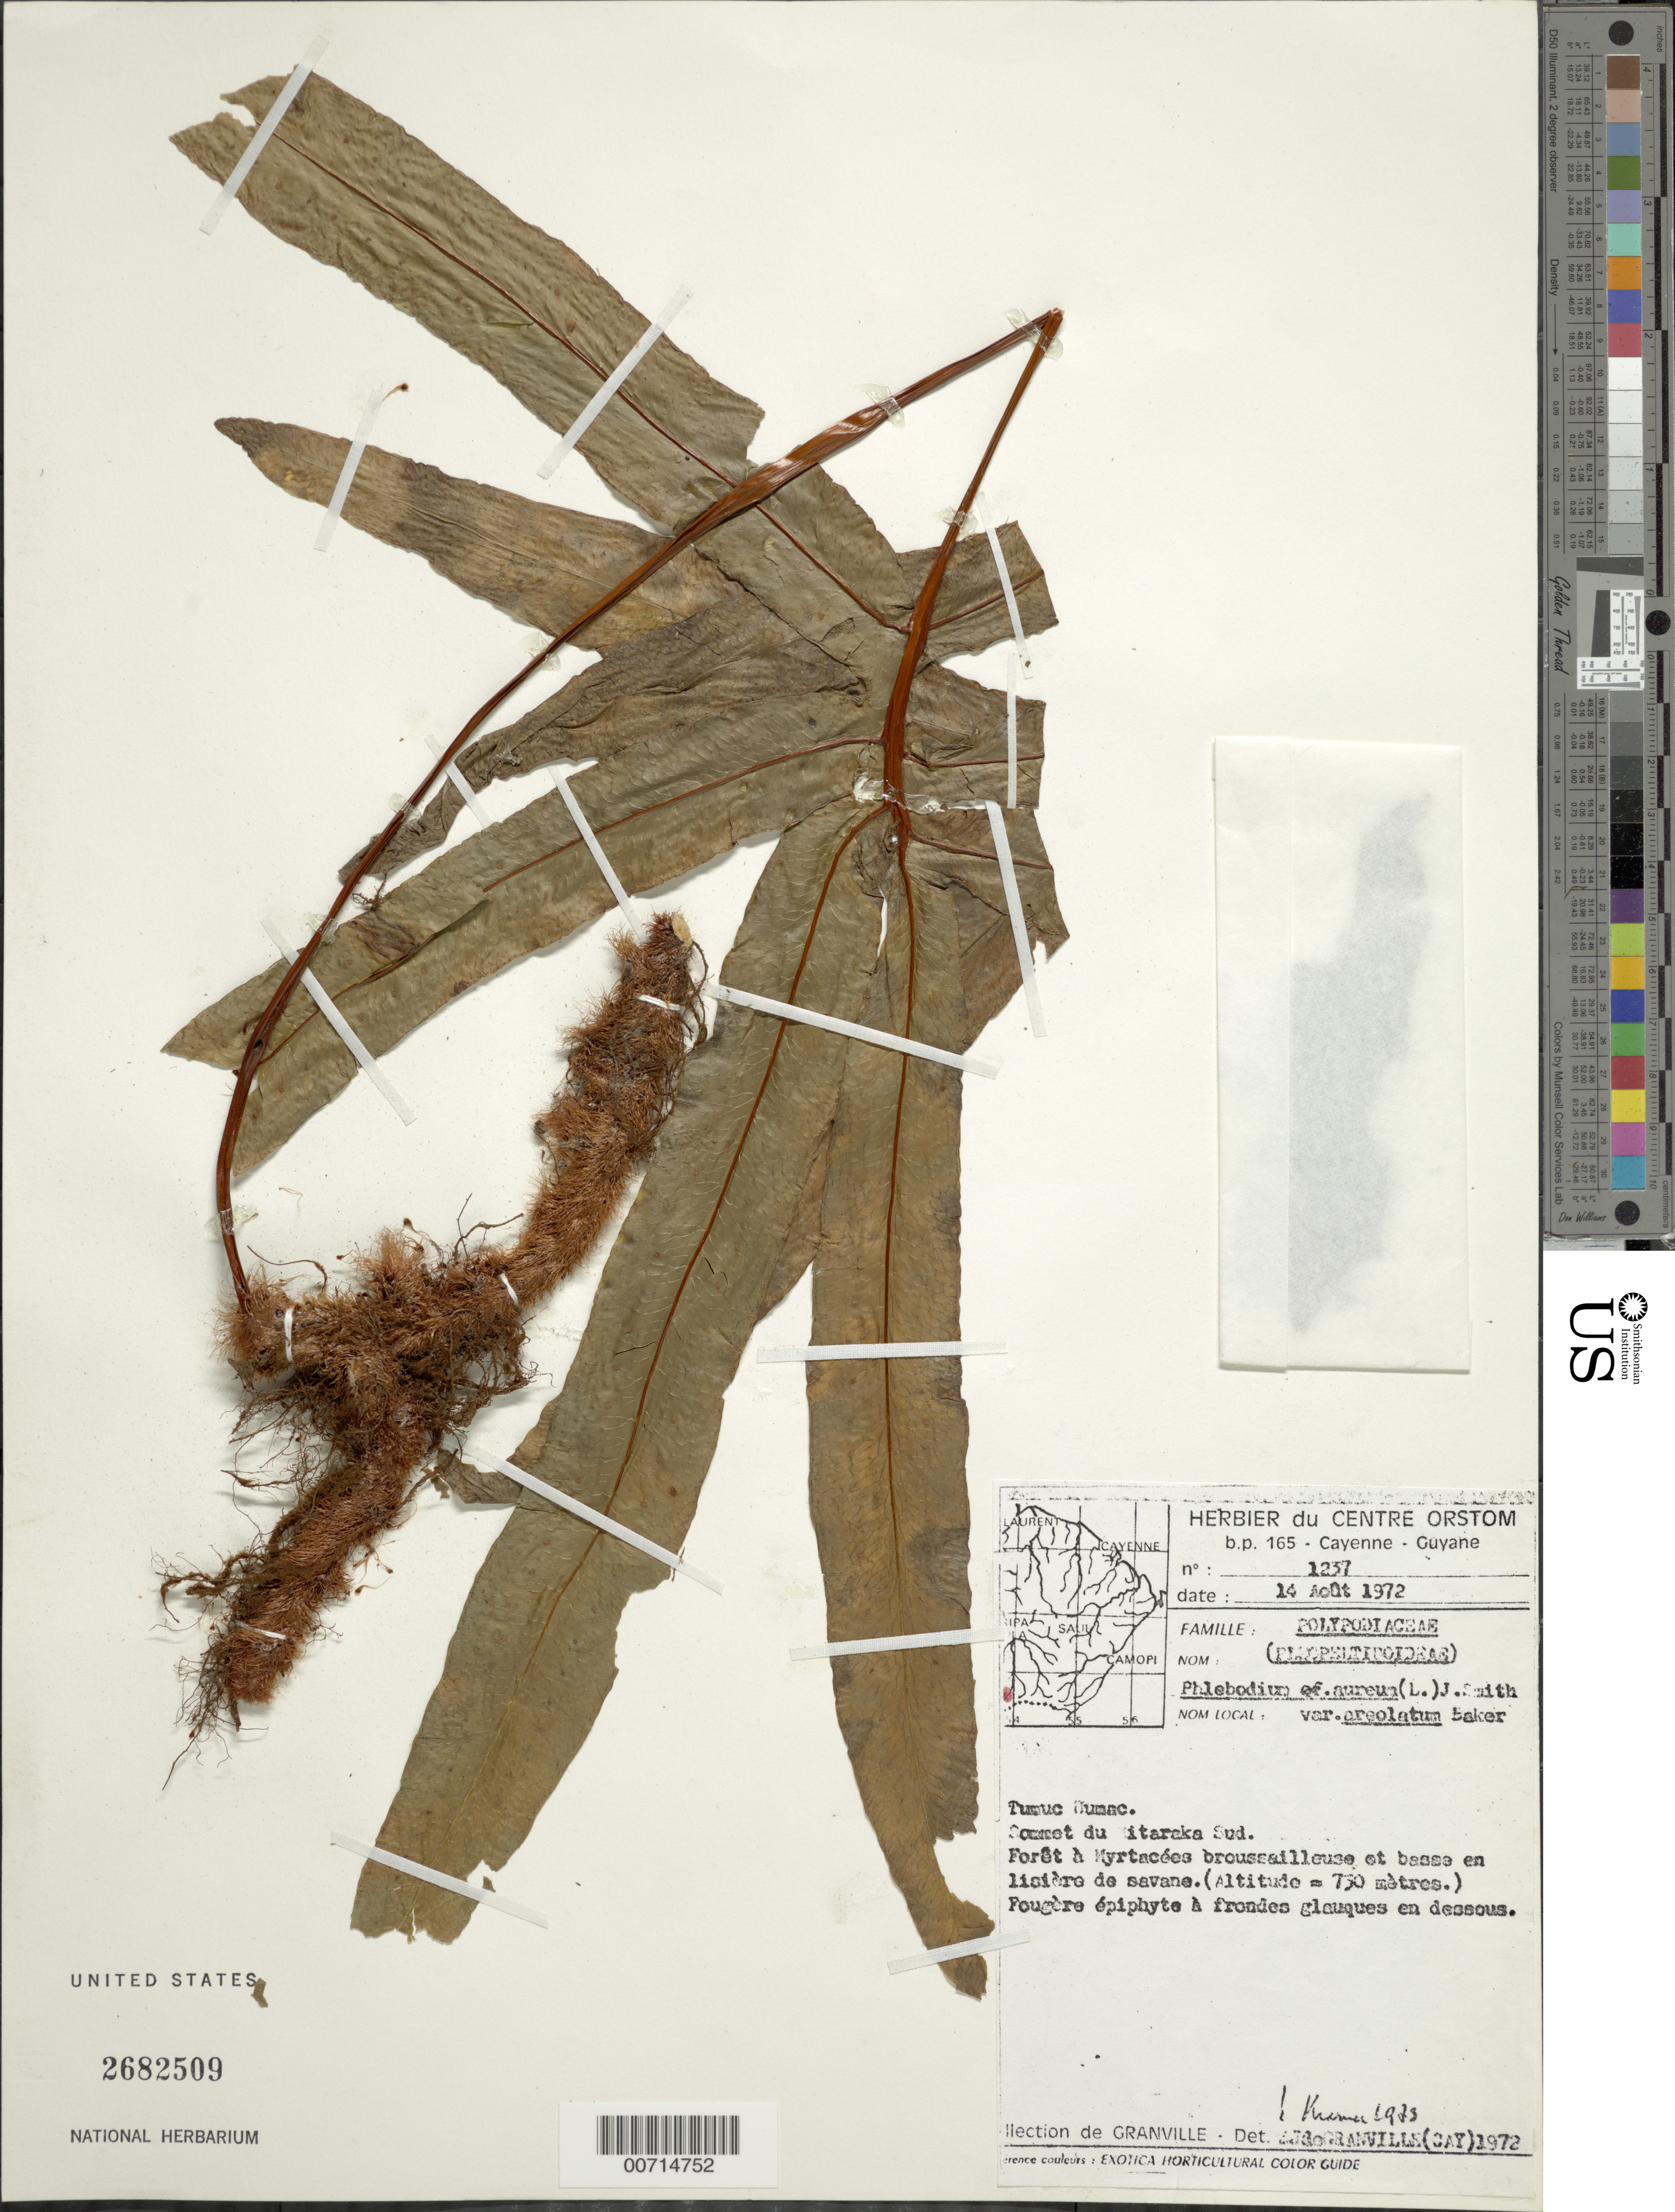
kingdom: Plantae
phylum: Tracheophyta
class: Polypodiopsida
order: Polypodiales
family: Polypodiaceae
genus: Phlebodium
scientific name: Phlebodium pseudoaureum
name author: (Cav.) Lellinger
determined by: Boudrie, M.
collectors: J.-J. de Granville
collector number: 1237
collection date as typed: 14-Aug-72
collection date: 1972-08-14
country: French Guiana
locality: Tumuc-Humac, Mitaraka sommet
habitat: Forest; a Myrtaceae broussailleuse et basse en lisière de savane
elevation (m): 730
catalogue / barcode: US 2682509